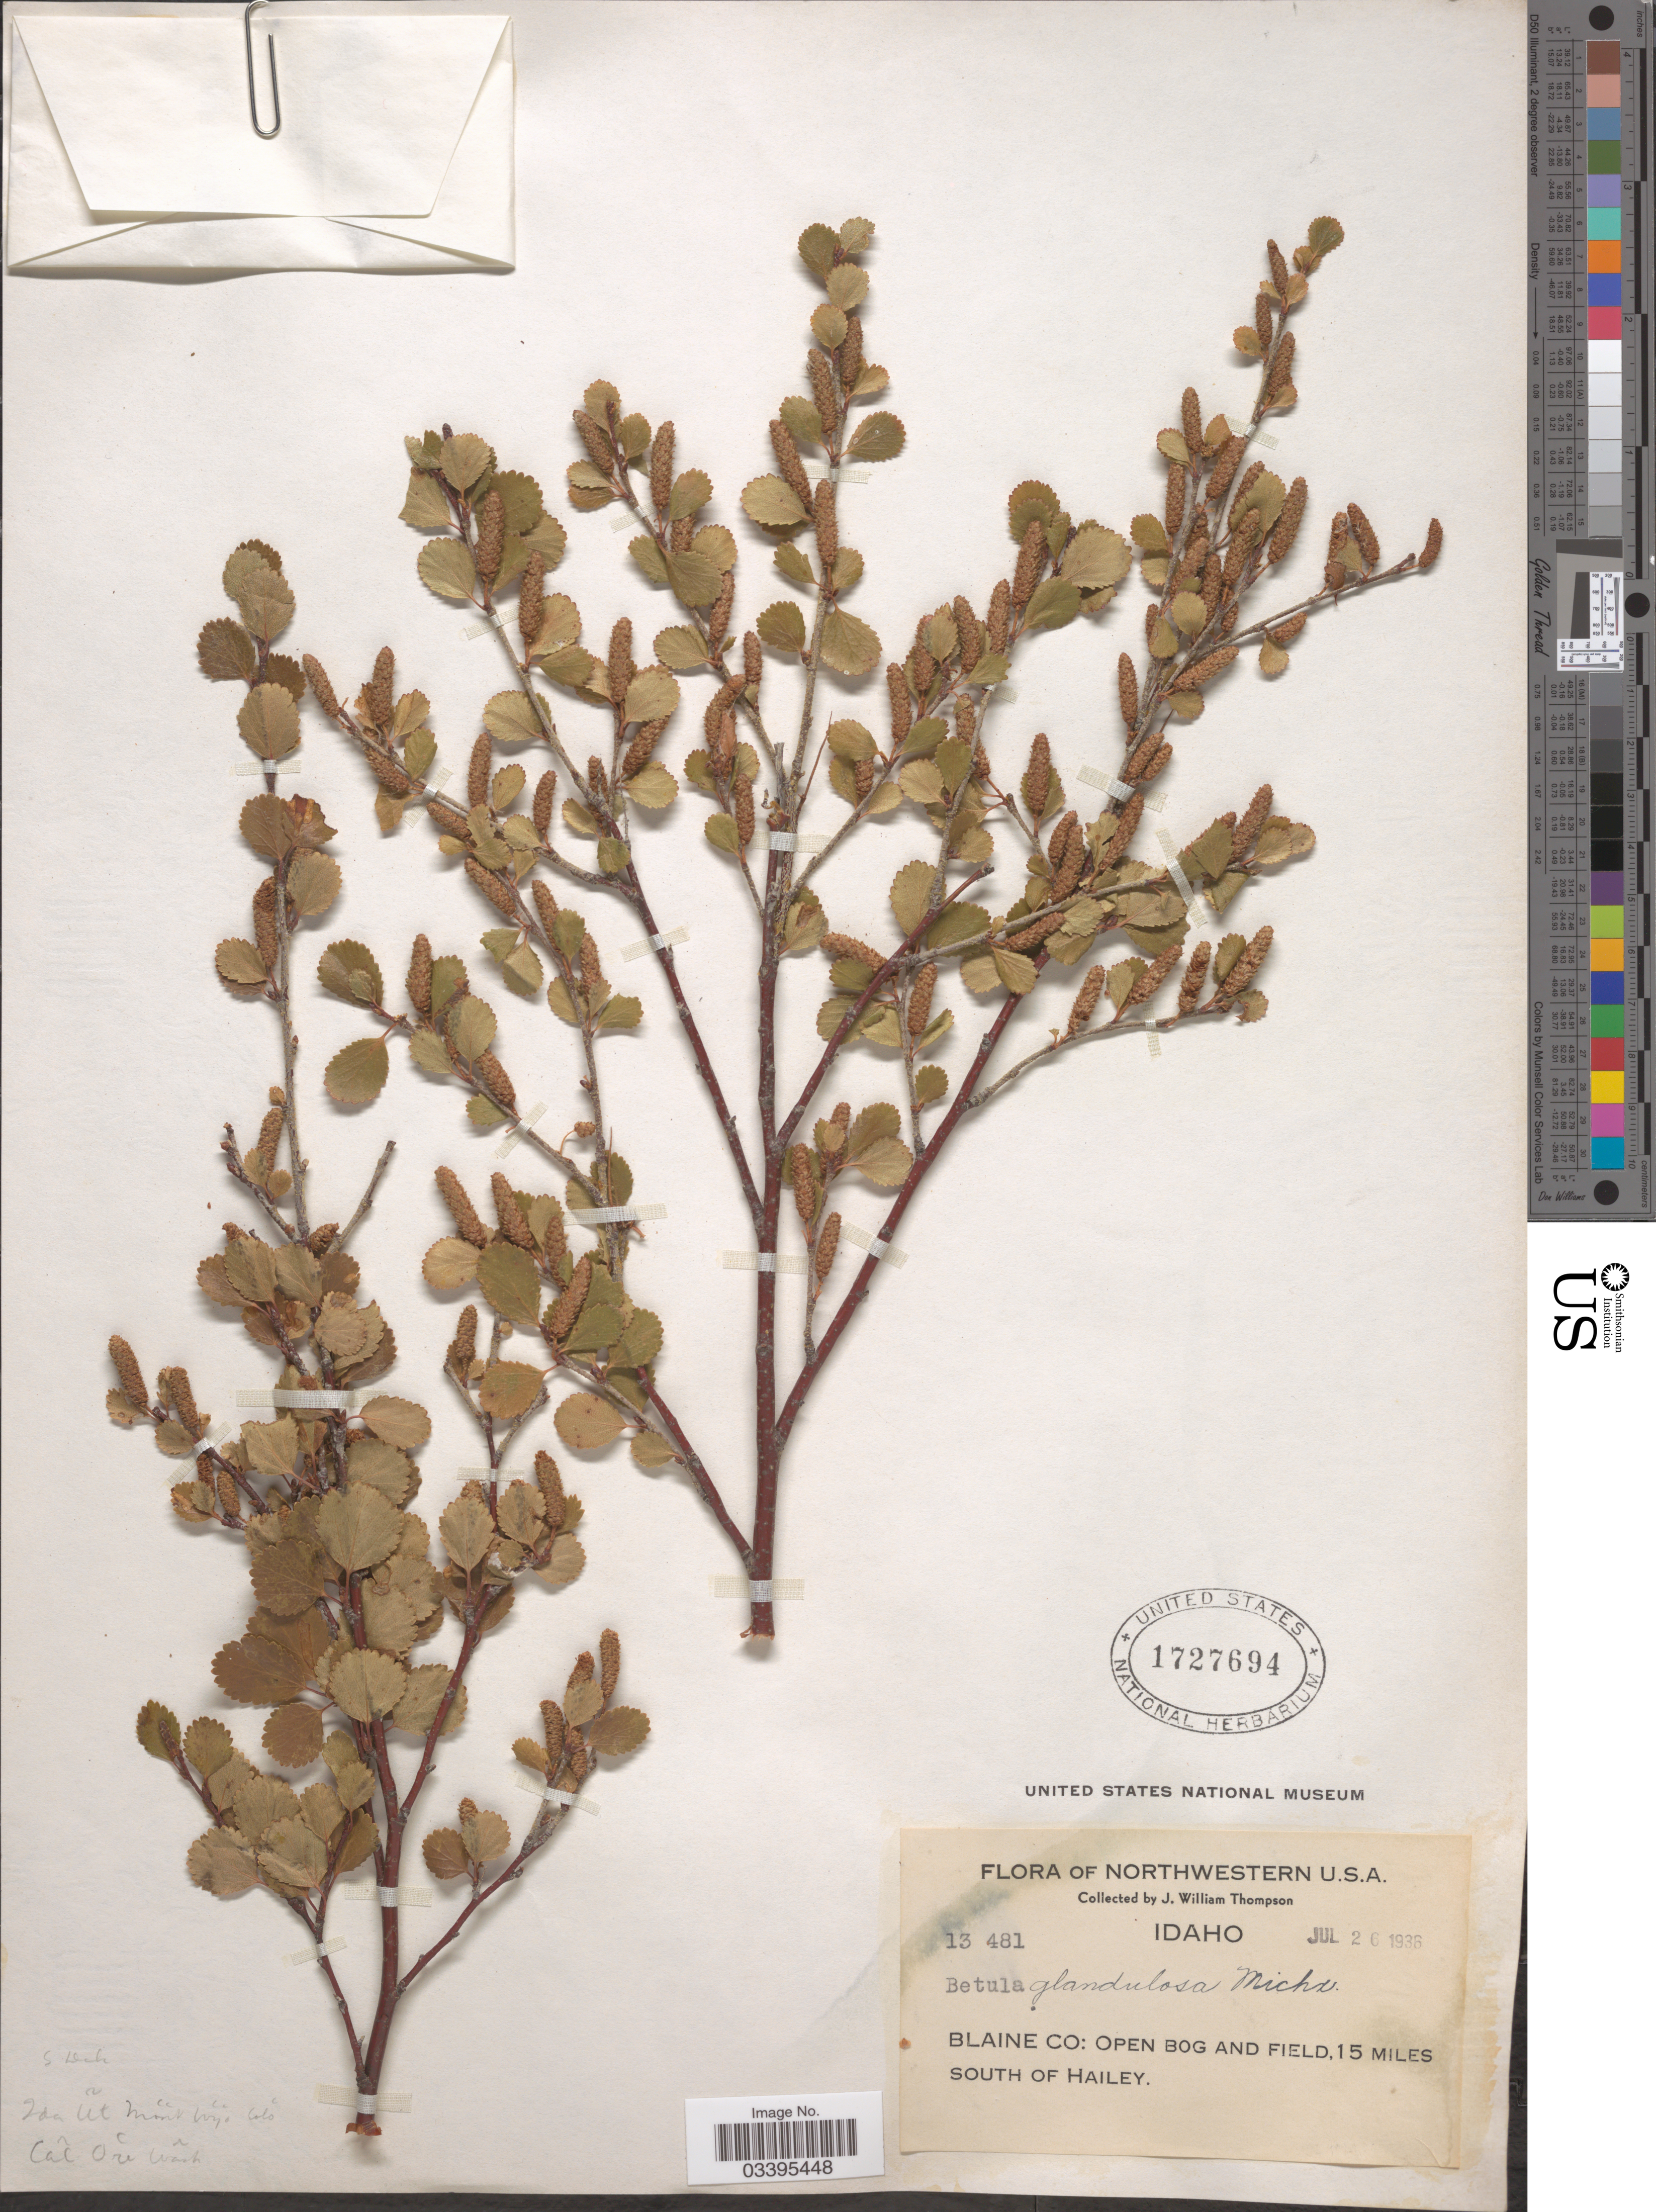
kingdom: Plantae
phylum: Tracheophyta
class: Magnoliopsida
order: Fagales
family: Betulaceae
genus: Betula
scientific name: Betula glandulosa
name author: Michx.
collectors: J. W. Thompson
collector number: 13481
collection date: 1936-07-26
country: United States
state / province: Idaho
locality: Northwestern U.S.A. Blaine Co: Open bog and field, 15 miles south of Hailey.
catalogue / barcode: US 1727694